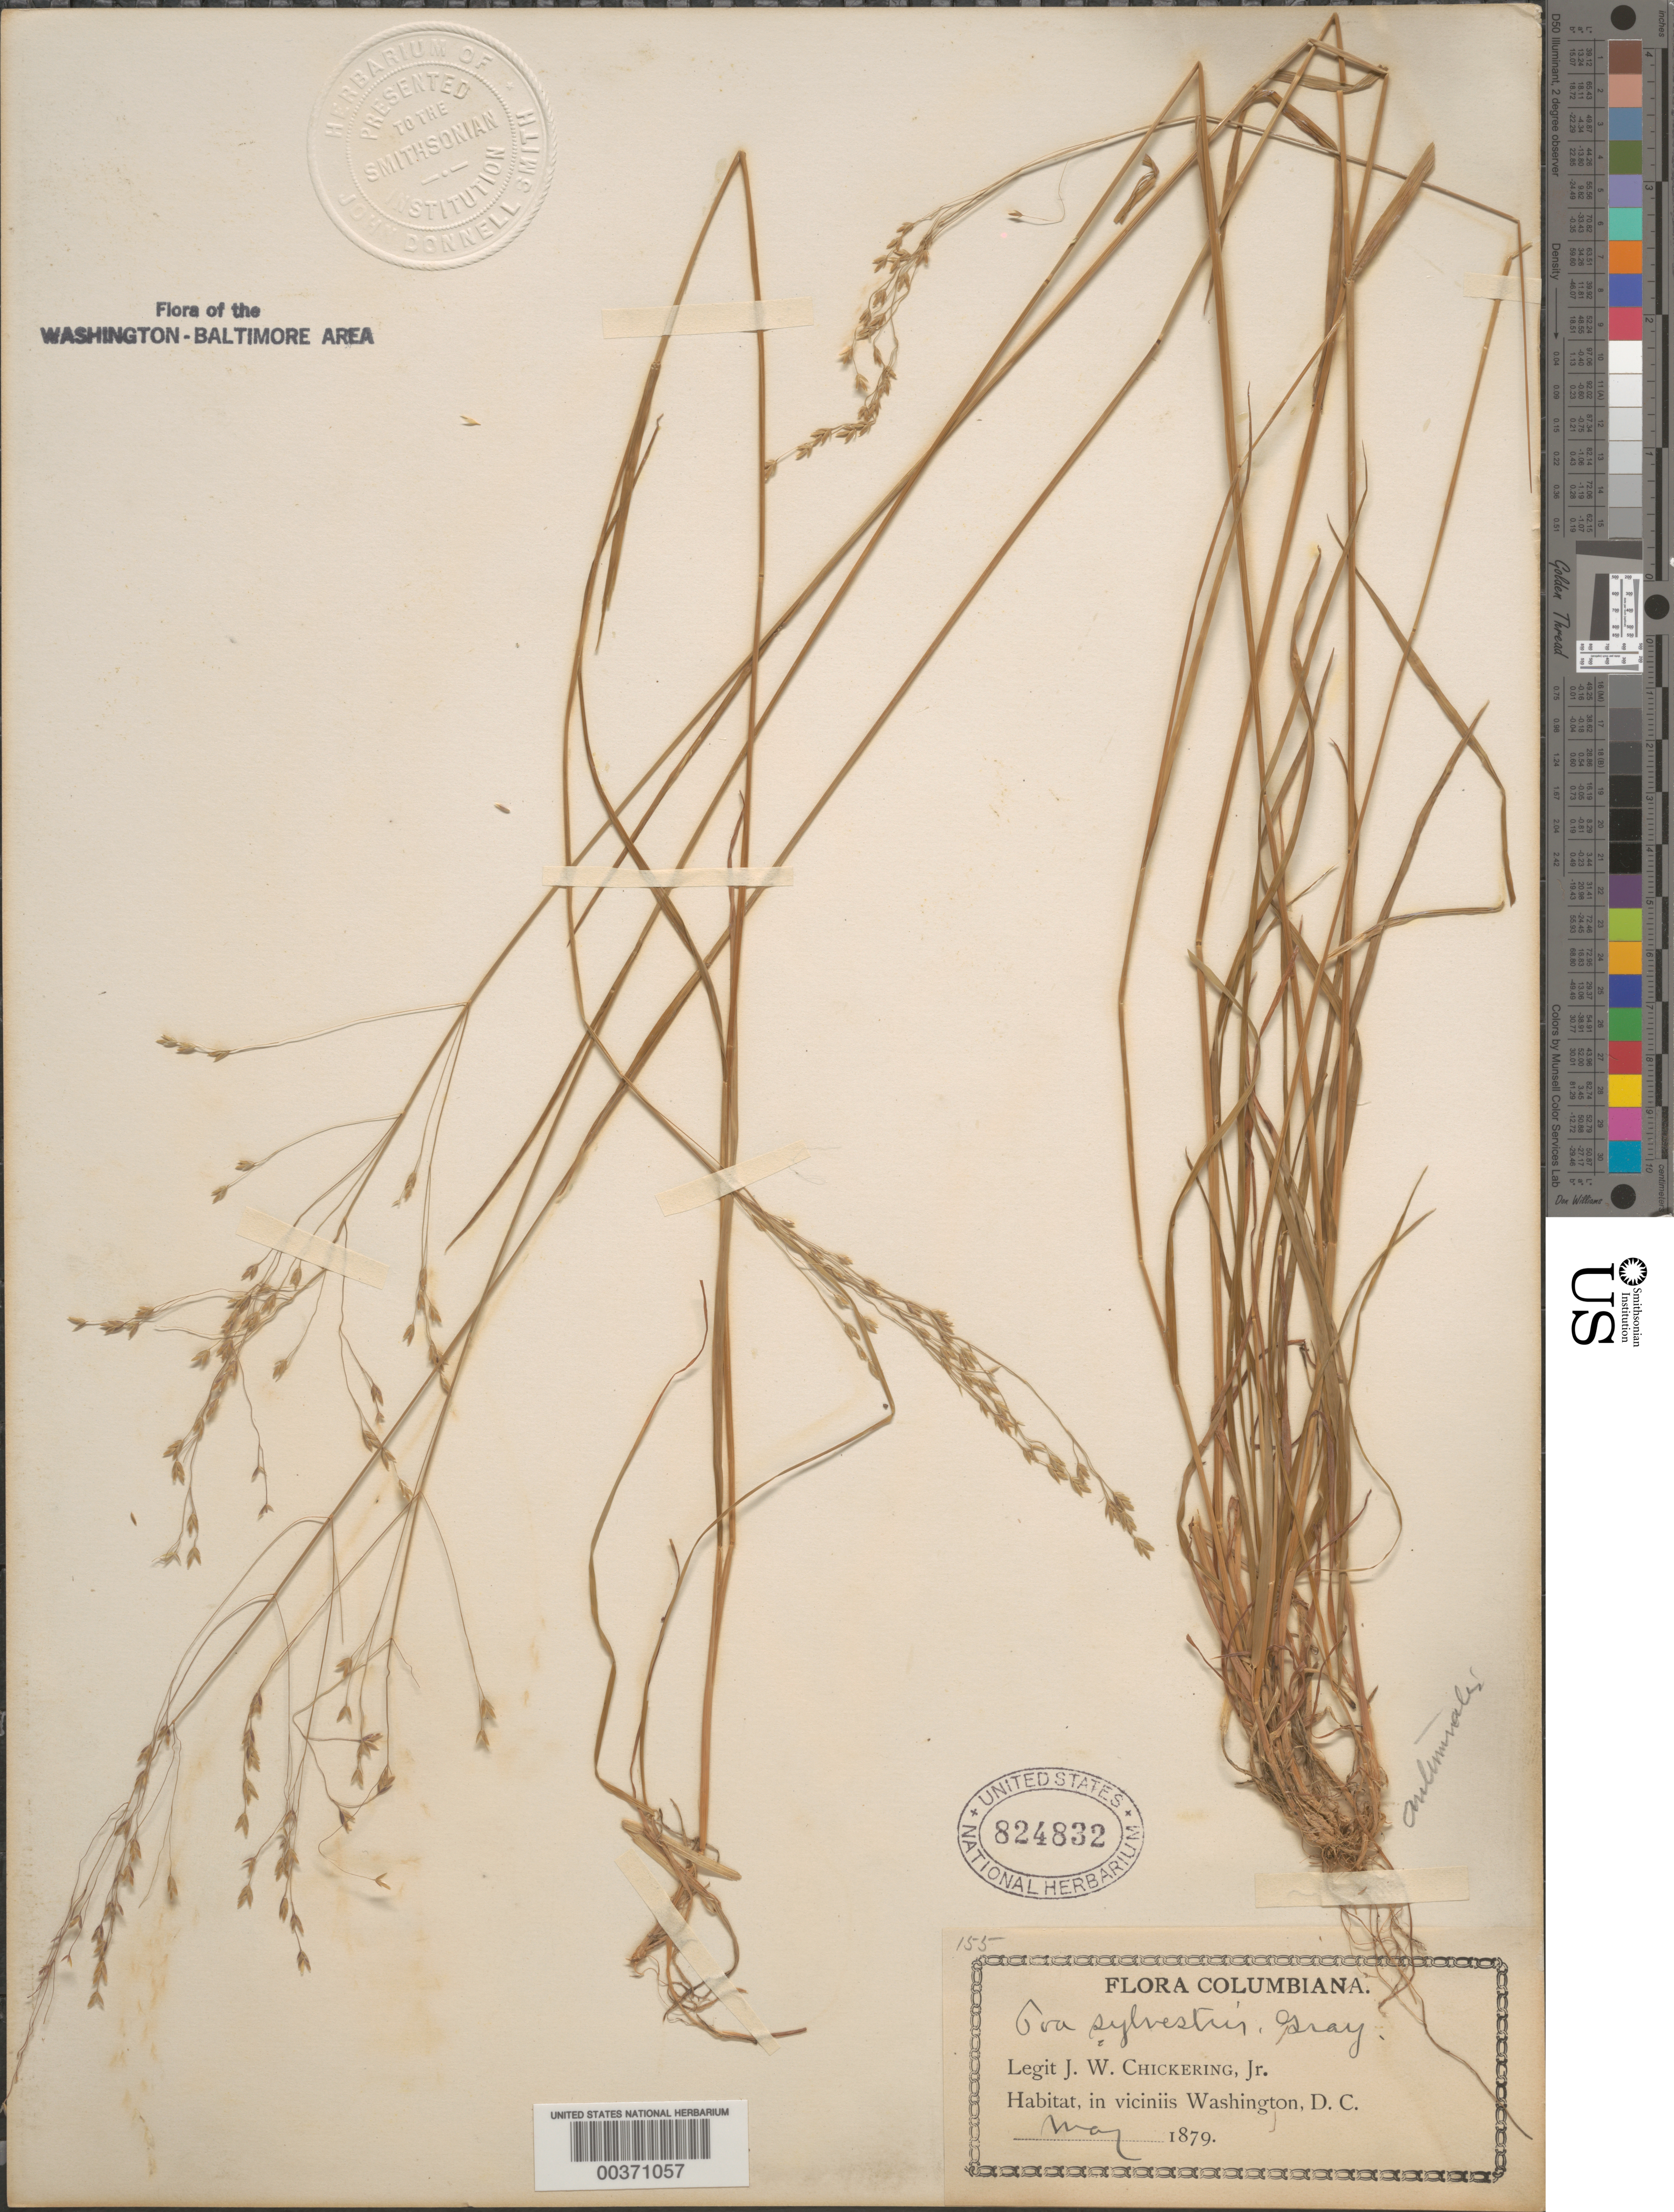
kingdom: Plantae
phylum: Tracheophyta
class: Liliopsida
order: Poales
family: Poaceae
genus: Poa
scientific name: Poa autumnalis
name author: Muhl. ex Elliott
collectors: J. Chickering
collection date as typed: May 1879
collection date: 1879-05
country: United States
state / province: District of Columbia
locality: Washington DC and vicinity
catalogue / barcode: US 824832